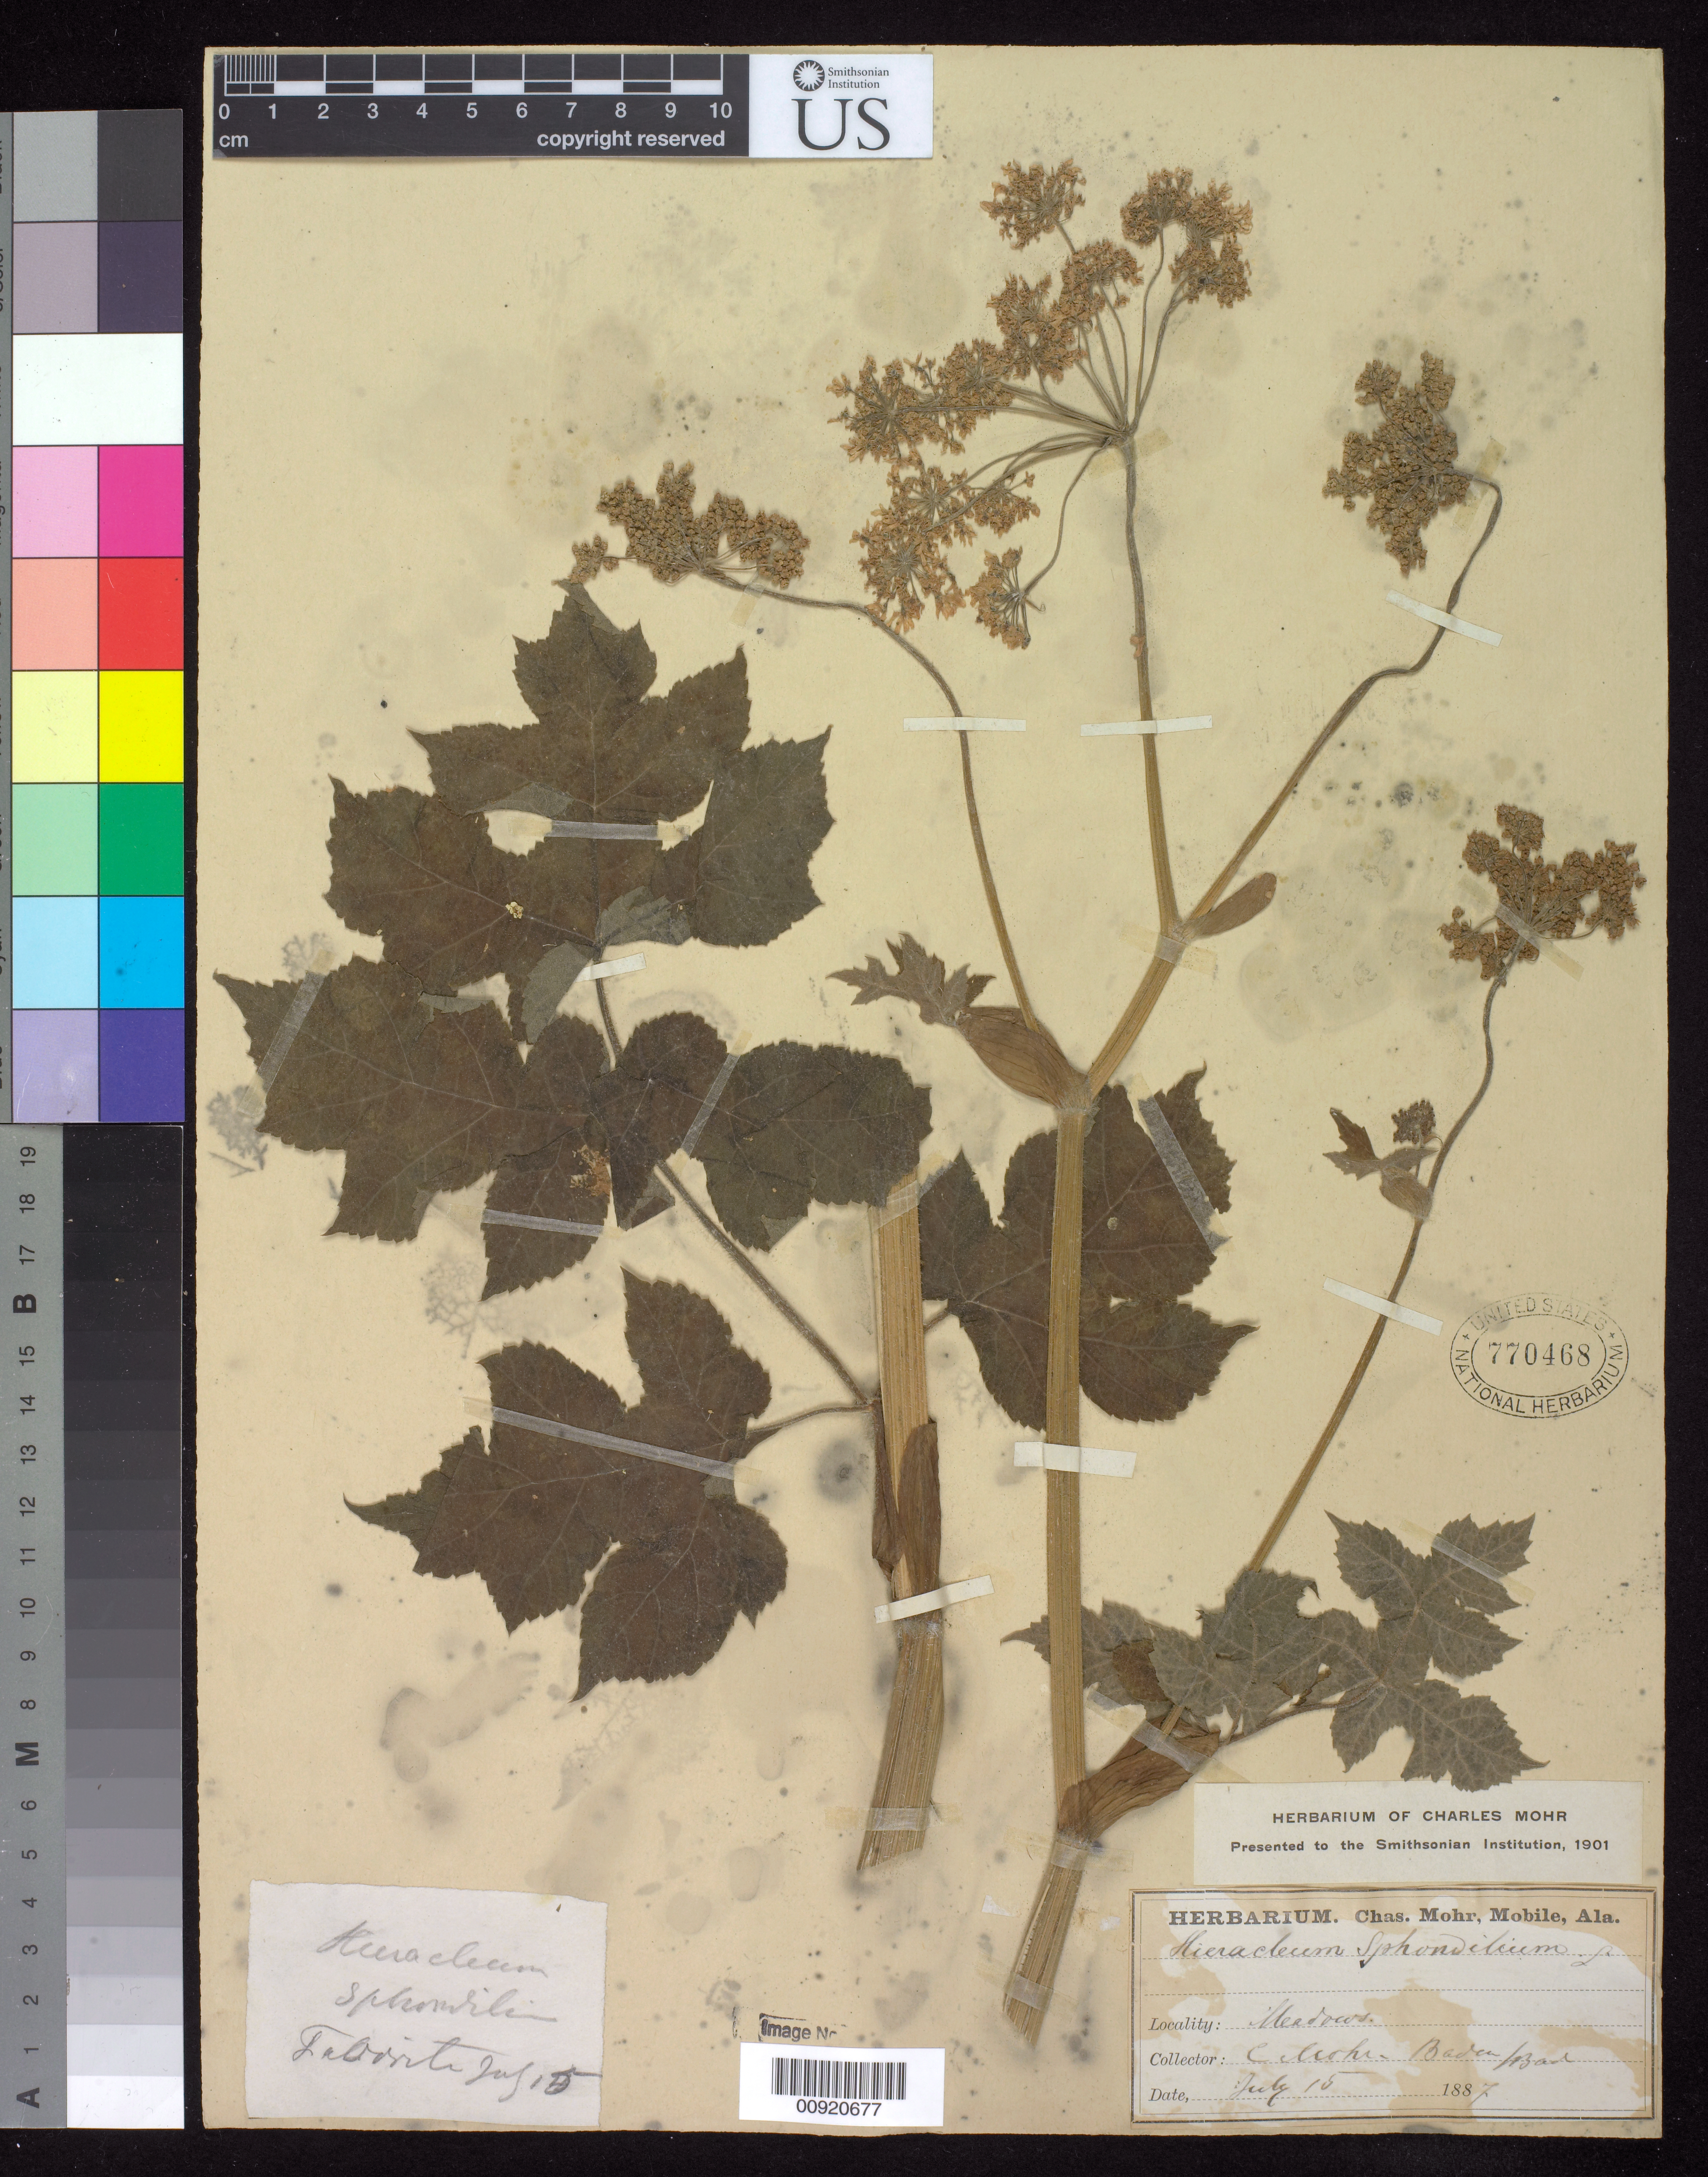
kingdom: Plantae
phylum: Tracheophyta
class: Magnoliopsida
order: Apiales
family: Apiaceae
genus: Heracleum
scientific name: Heracleum sphondylium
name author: L.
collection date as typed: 15 Jul 1887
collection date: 1887-07-15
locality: Meadows.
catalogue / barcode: US 770468